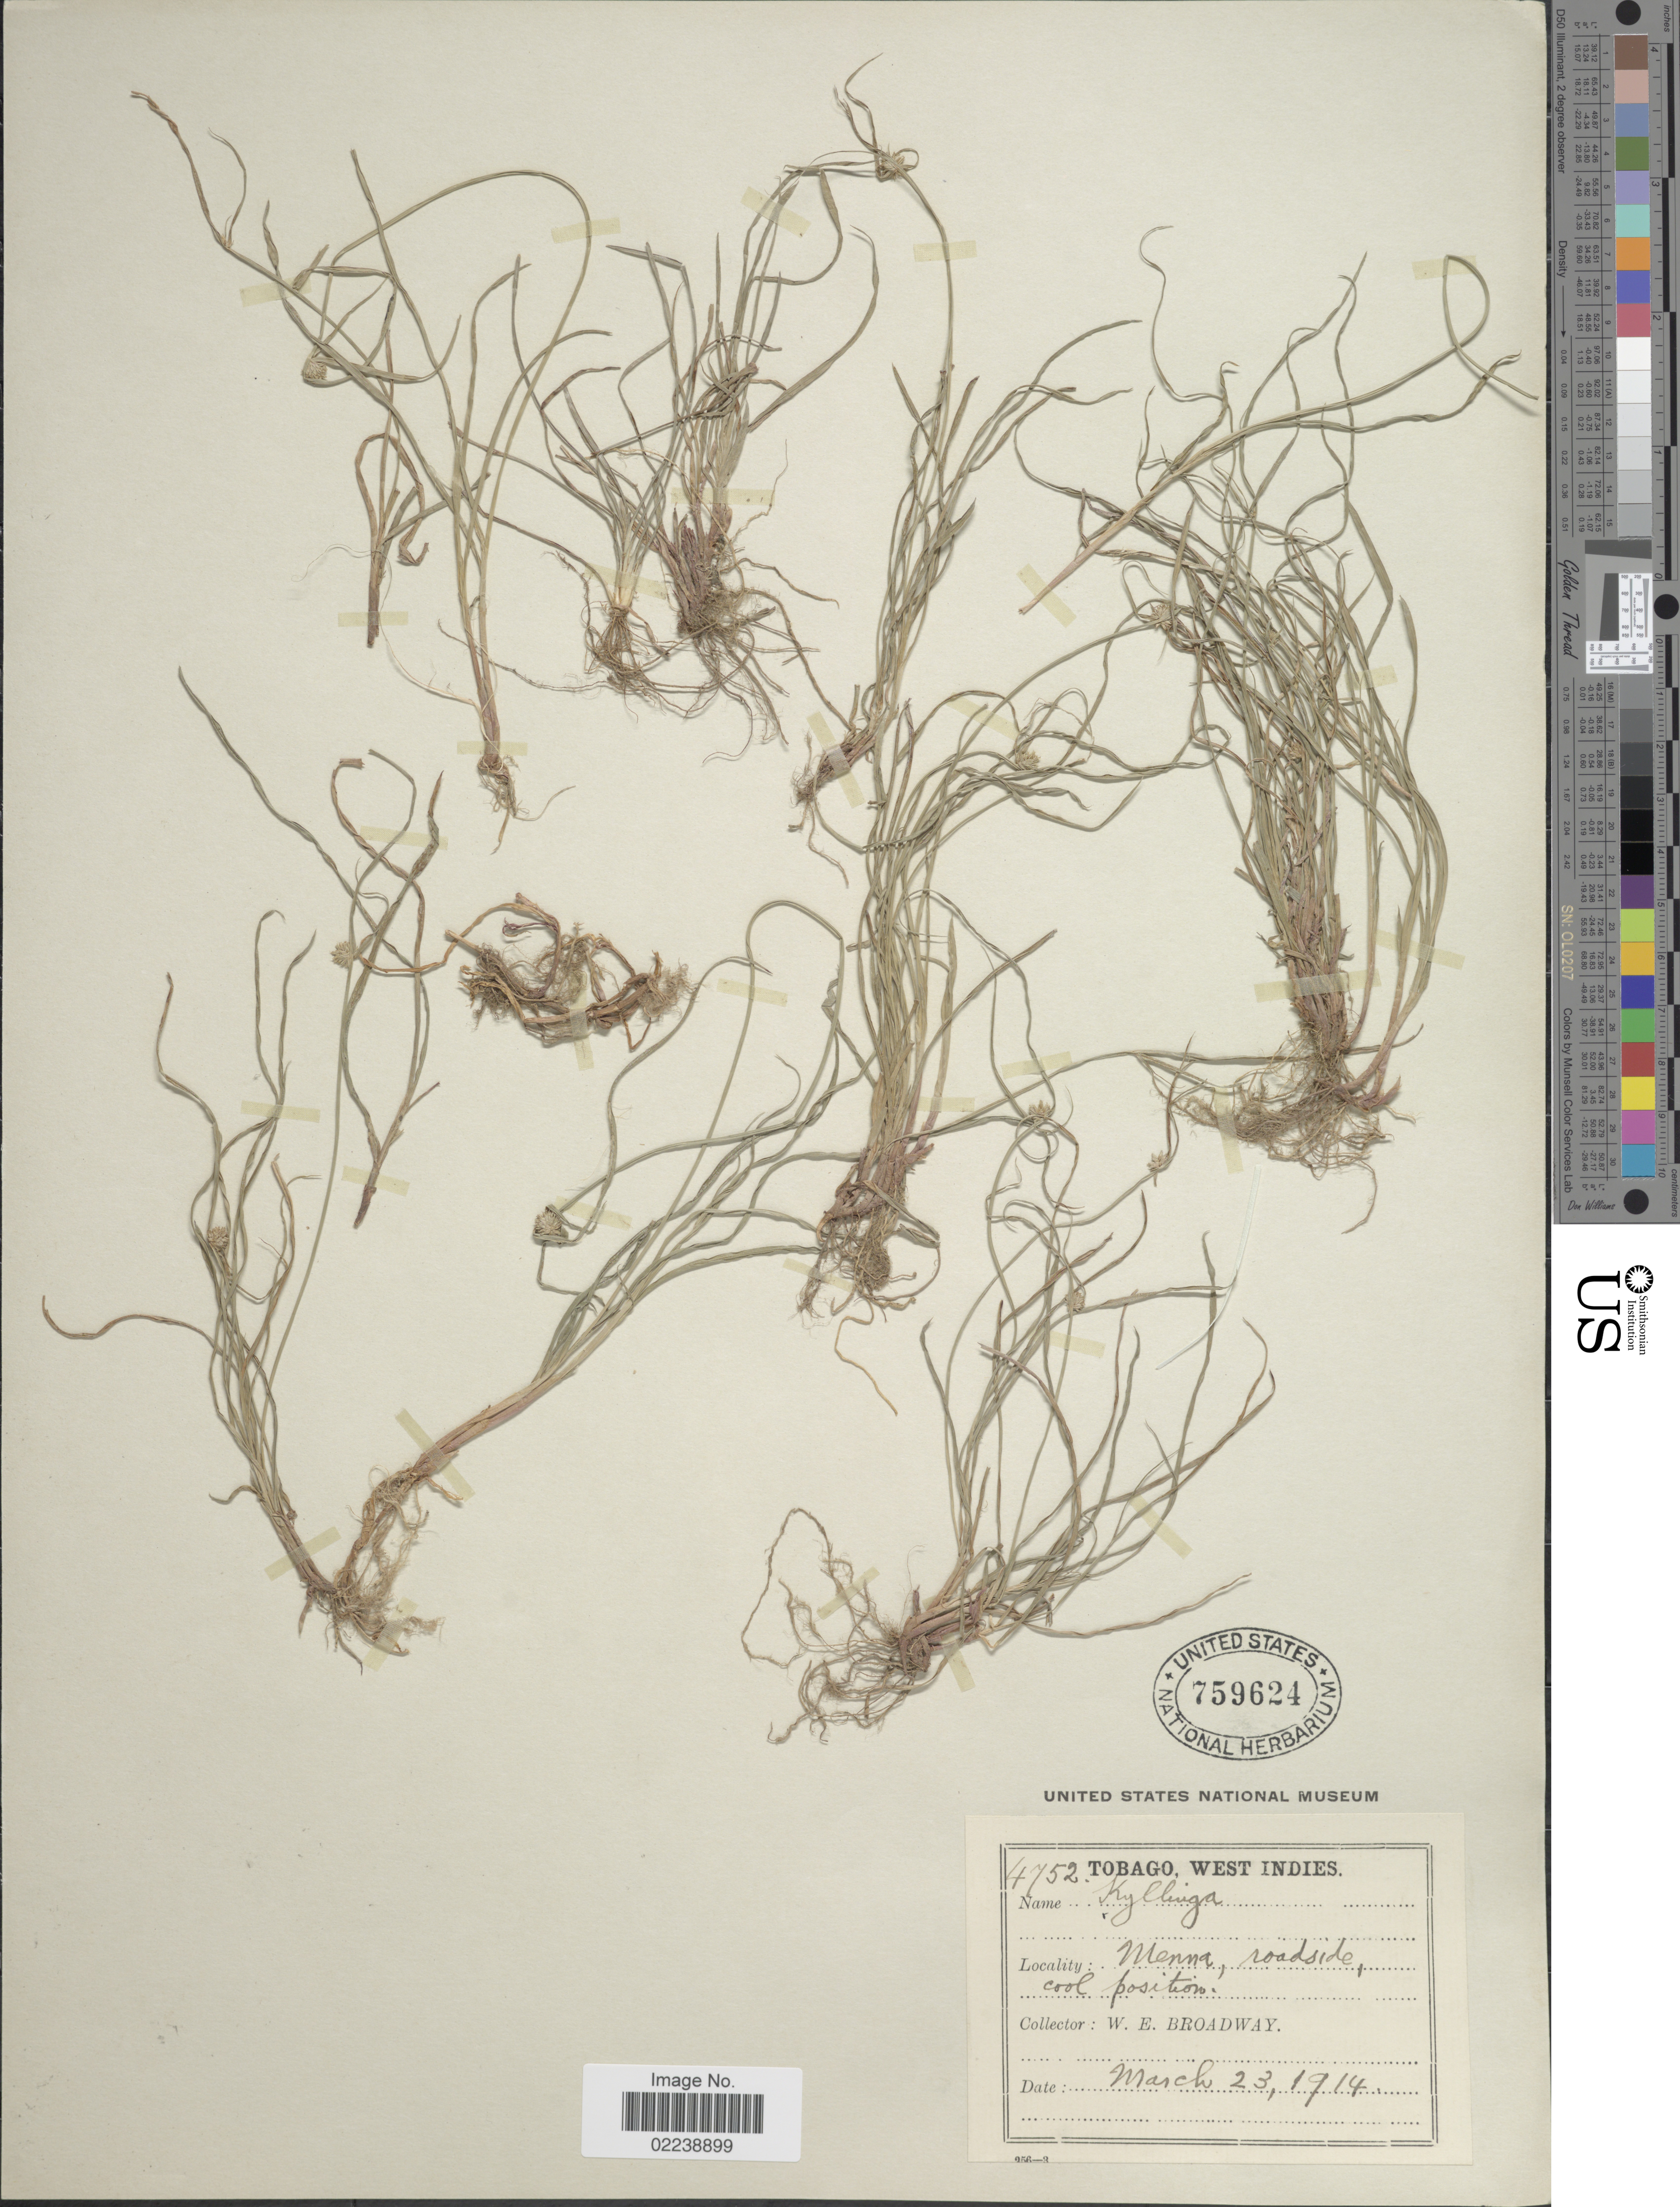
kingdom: Plantae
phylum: Tracheophyta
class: Liliopsida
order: Poales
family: Cyperaceae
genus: Cyperus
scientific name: Cyperus brevifolius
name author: (Rottb.) Hassk.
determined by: Strong, M. T., (US), Smithsonian Institution - National Museum of Natural History (UNITED STATES)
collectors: W. E. Broadway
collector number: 4752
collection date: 1914-03-23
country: Trinidad and Tobago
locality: Tobago, West Indies, Menna, roadside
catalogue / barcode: US 759624